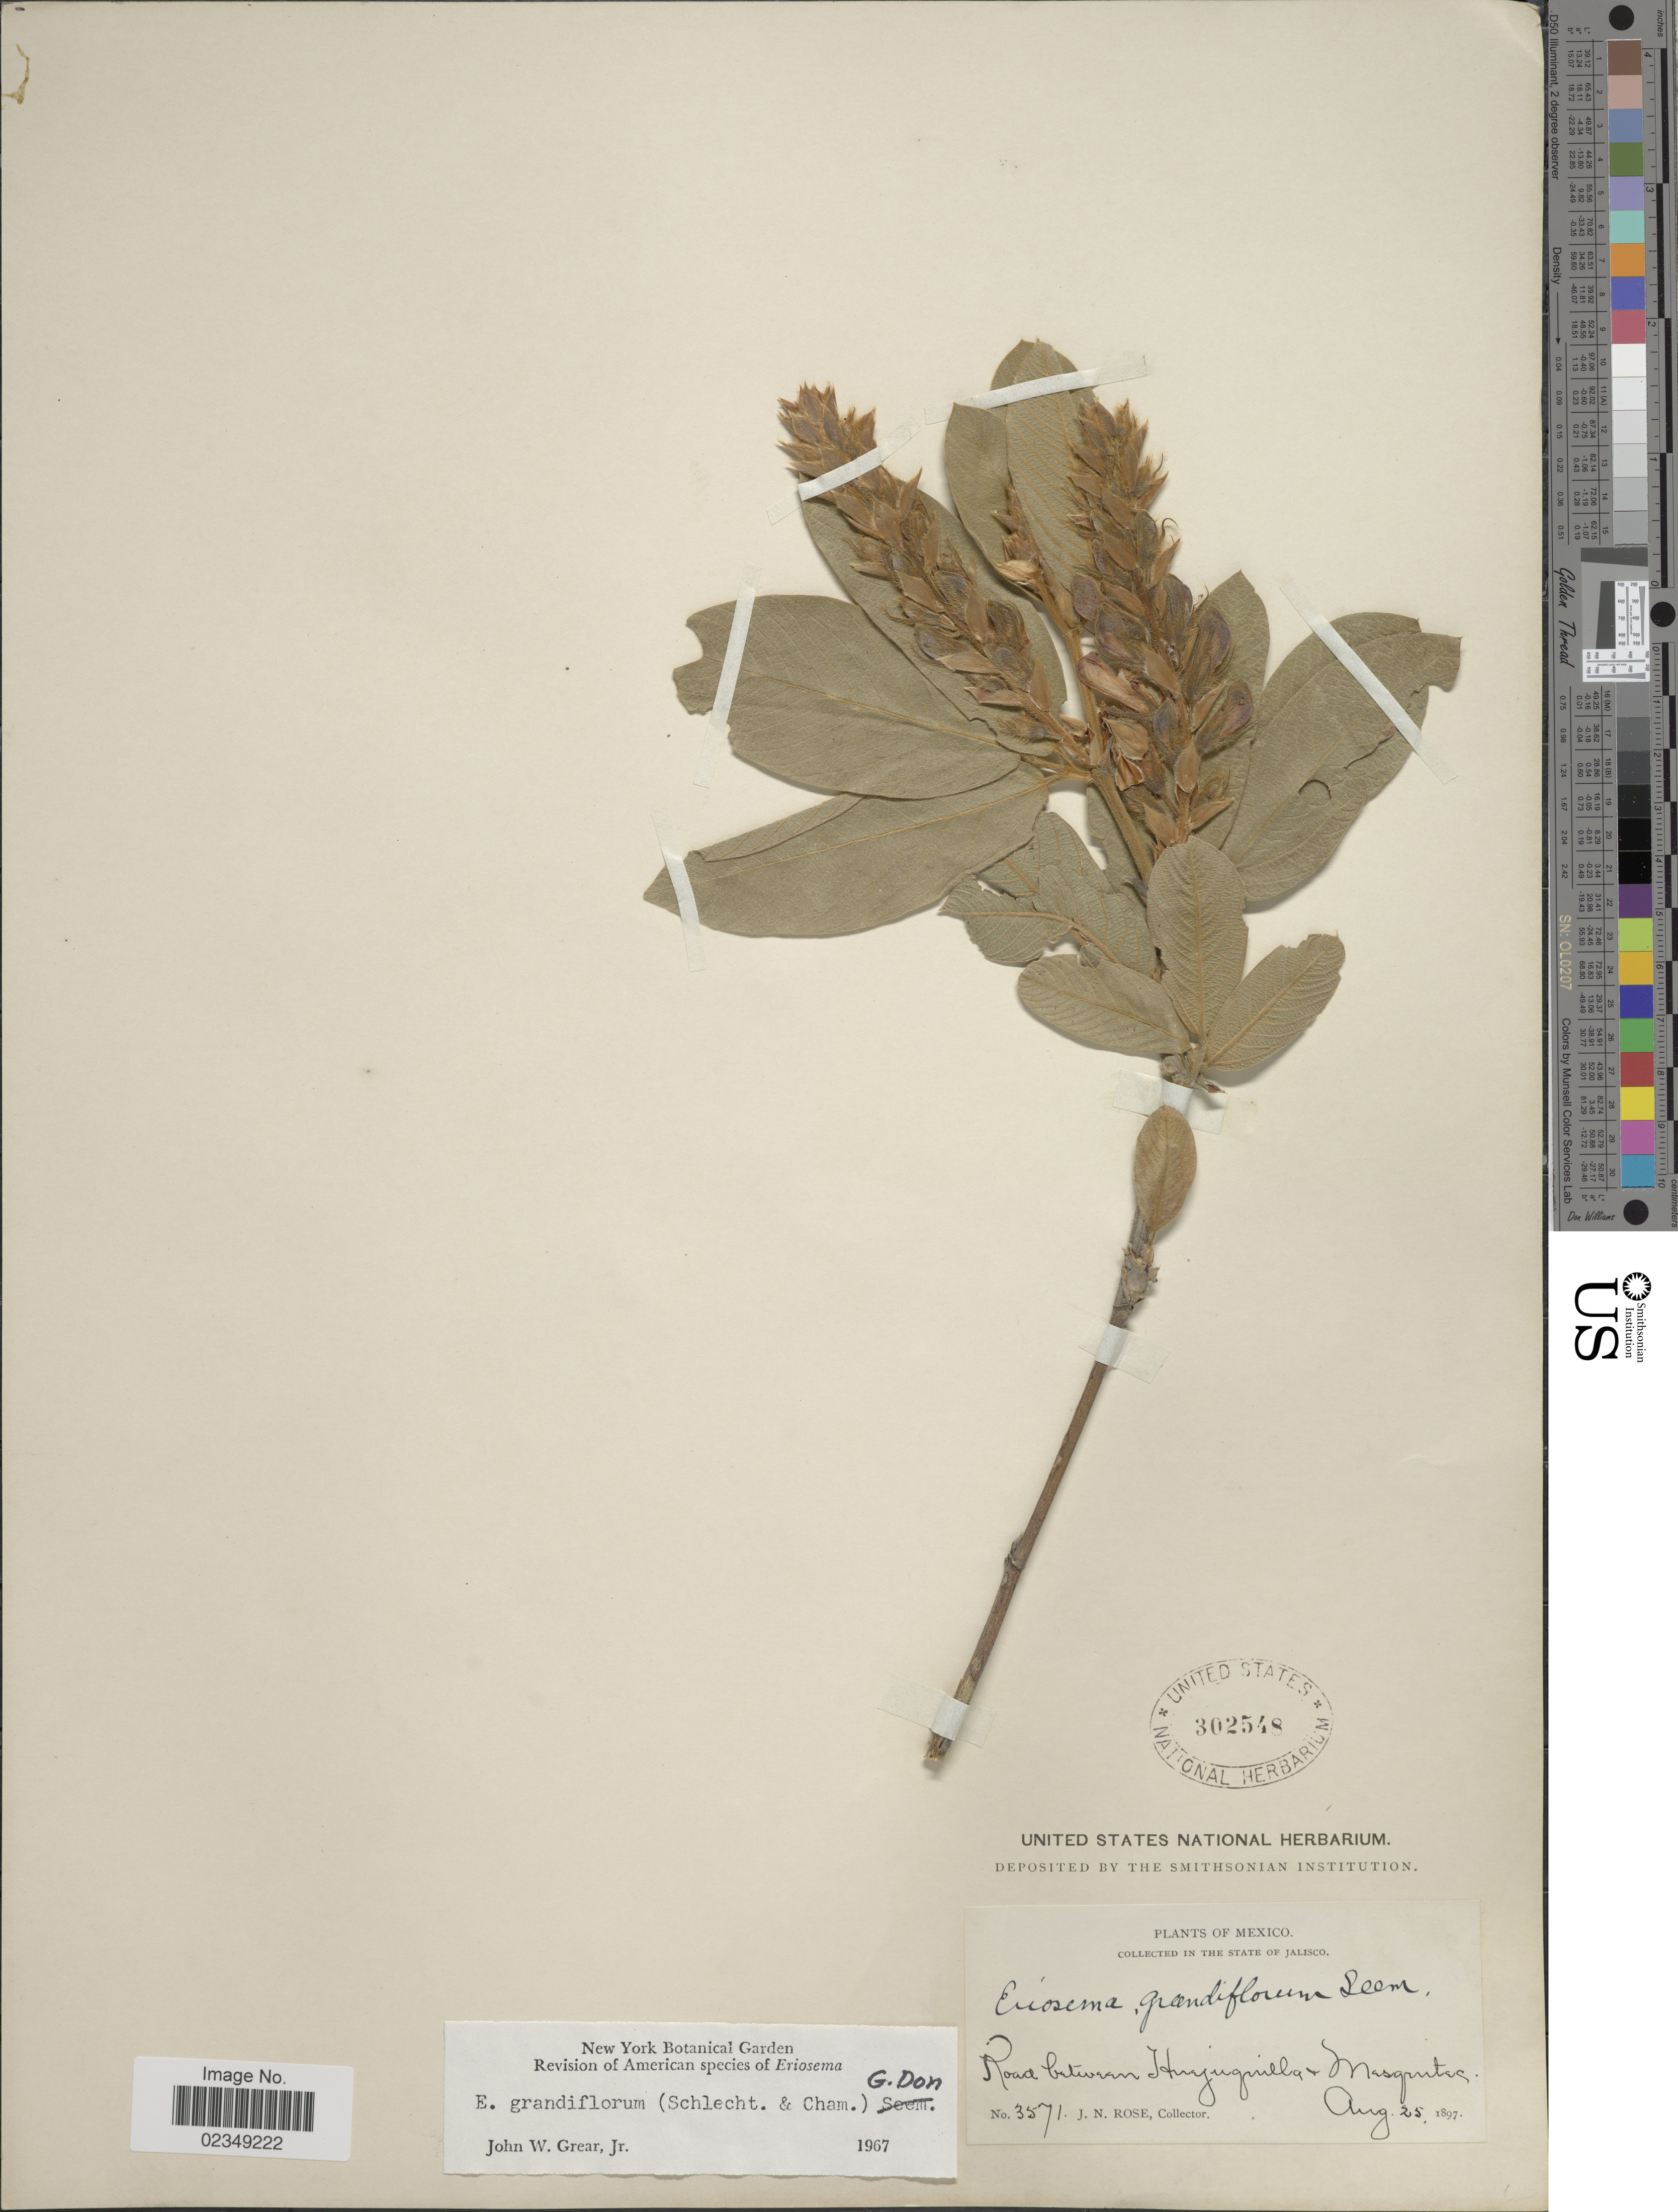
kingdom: Plantae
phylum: Tracheophyta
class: Magnoliopsida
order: Fabales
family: Fabaceae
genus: Eriosema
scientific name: Eriosema grandiflorum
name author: (Schltdl. & Cham.) G. Don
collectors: J. N. Rose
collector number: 3571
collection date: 1897-08-25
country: Mexico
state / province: Jalisco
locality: Road between Huejuquilla + Mezquitic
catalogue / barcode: US 302548